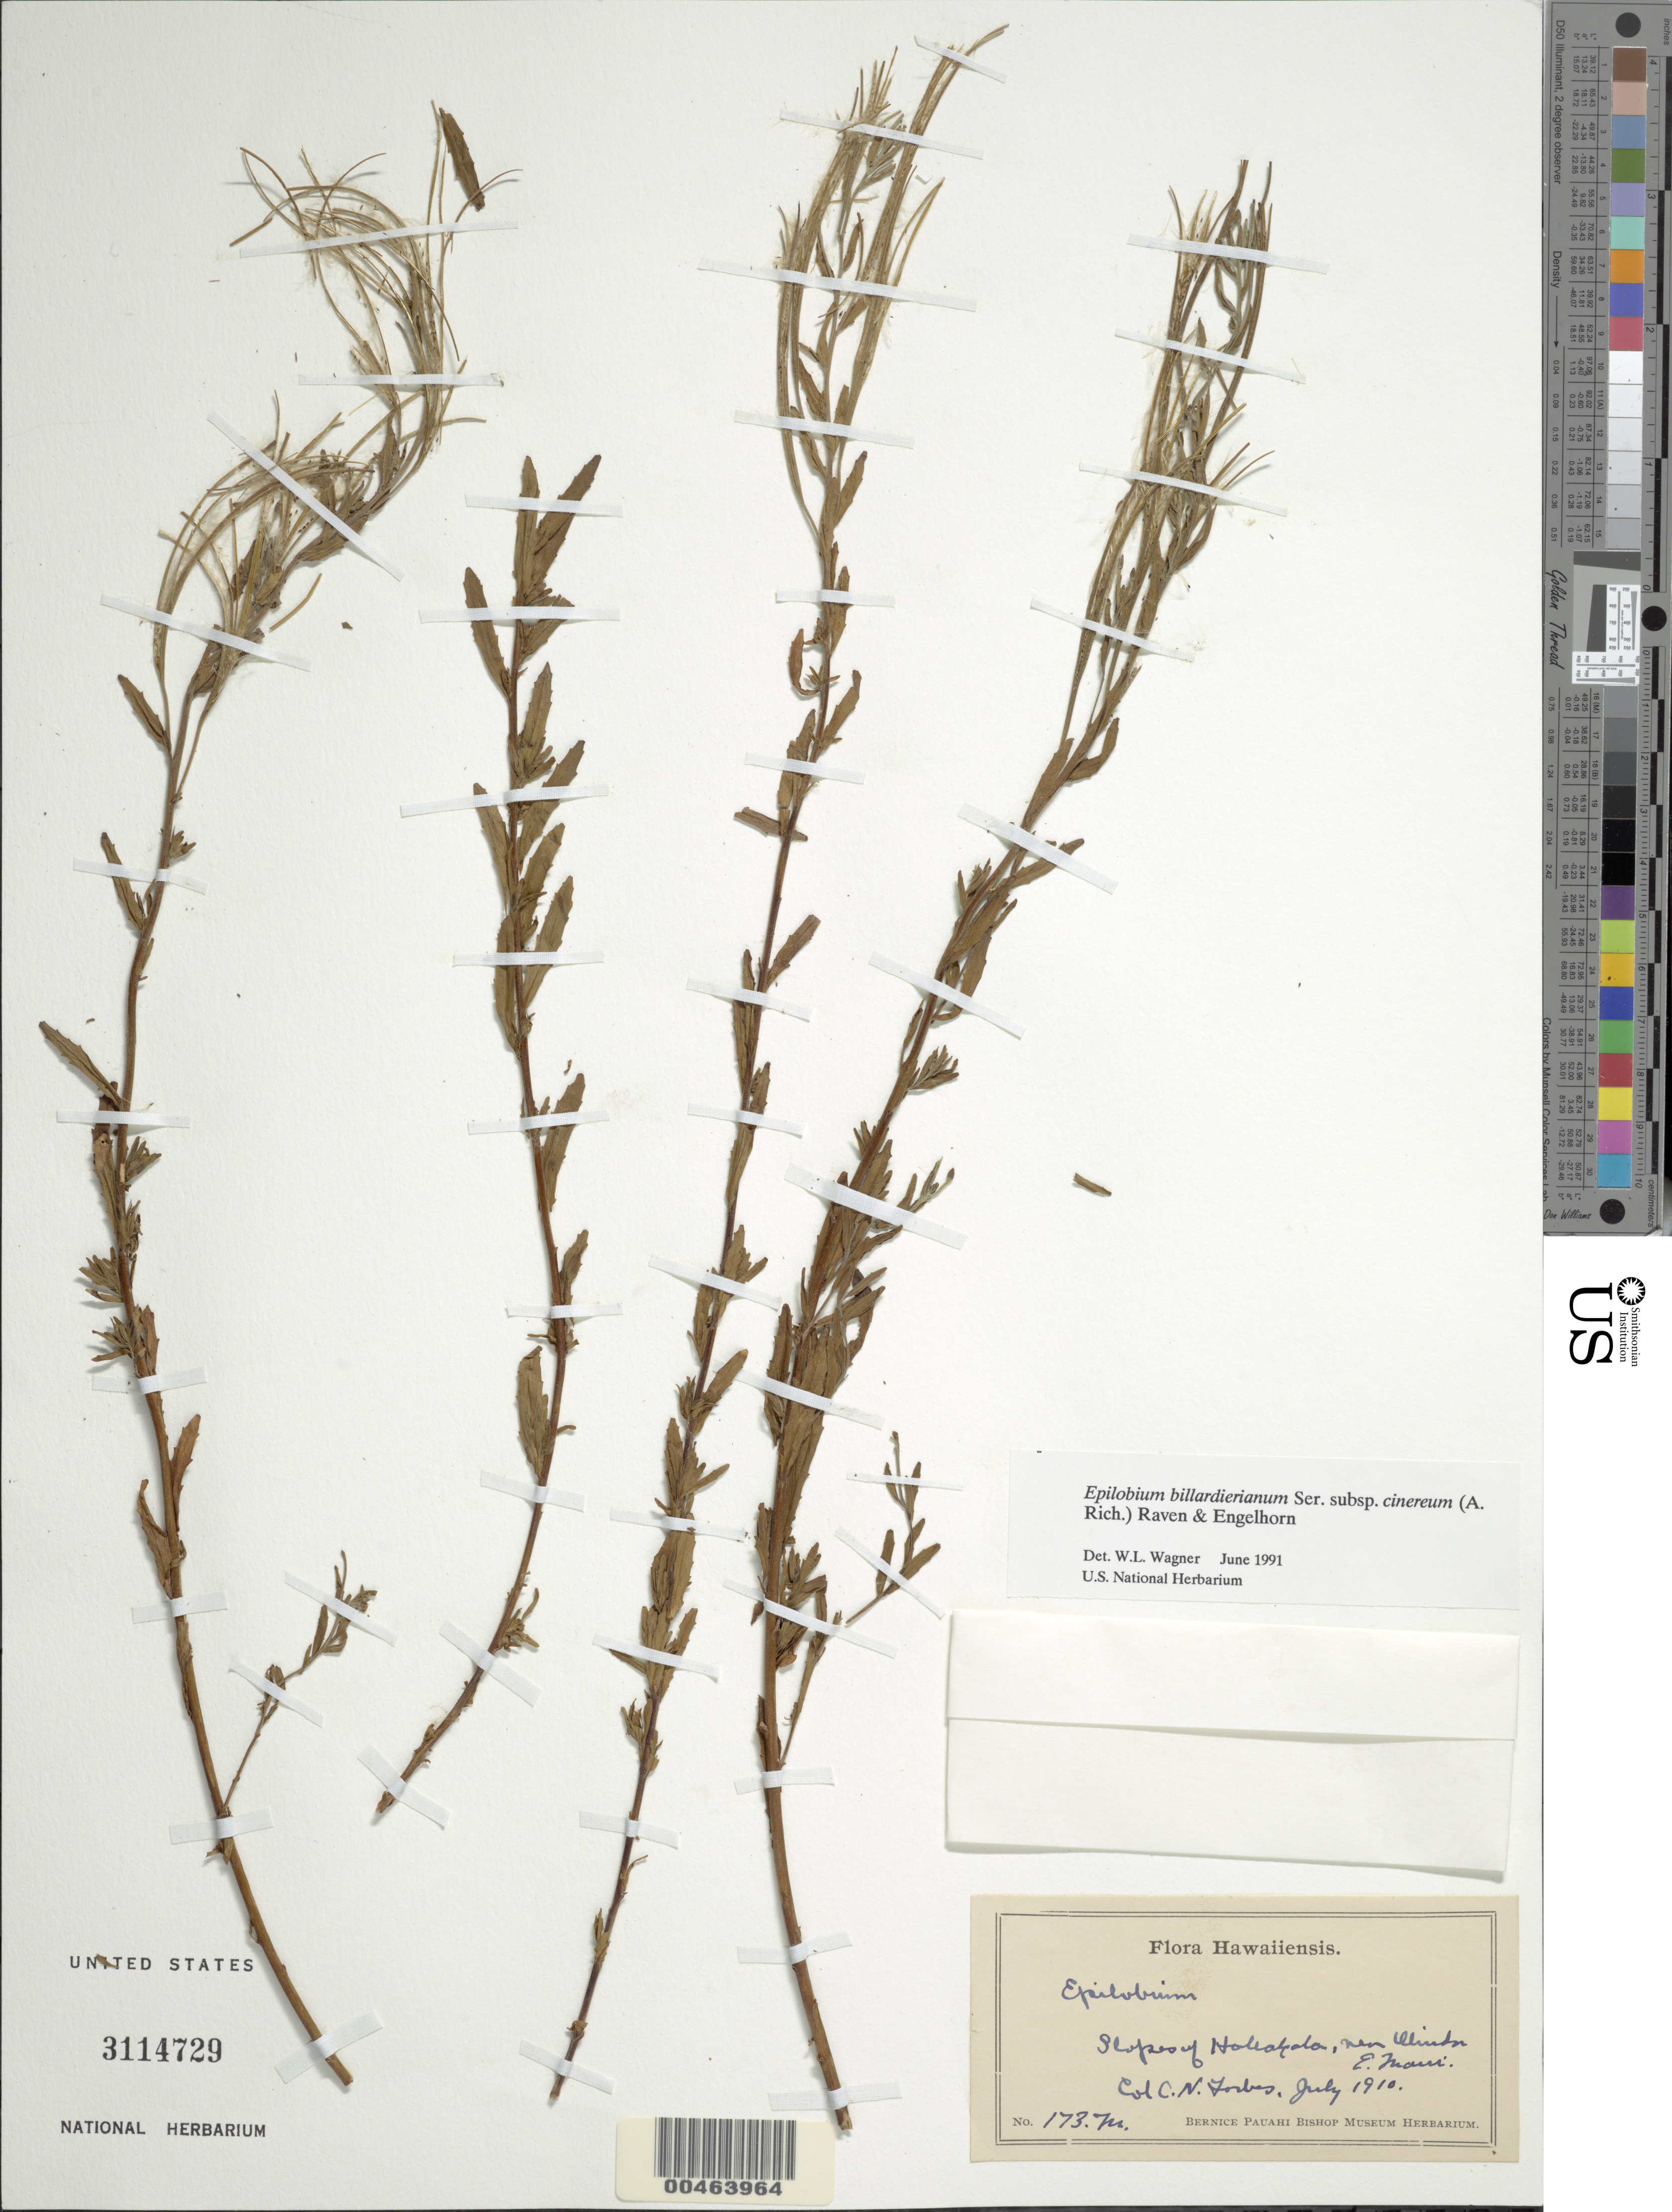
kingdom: Plantae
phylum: Tracheophyta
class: Magnoliopsida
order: Myrtales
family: Onagraceae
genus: Epilobium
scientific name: Epilobium billardiereanum subsp. cinereum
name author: (A. Rich.) P.H. Raven & Engelhorn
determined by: Wagner, W. L., (BOT), Smithsonian Institution - National Museum of Natural History (UNITED STATES)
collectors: C. N. Forbes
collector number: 173.M.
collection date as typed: Jul 1910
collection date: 1910-07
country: United States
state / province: Hawaii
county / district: Maui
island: Maui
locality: Slopes of Haleakala, near Olinda, East Maui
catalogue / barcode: US 3114729